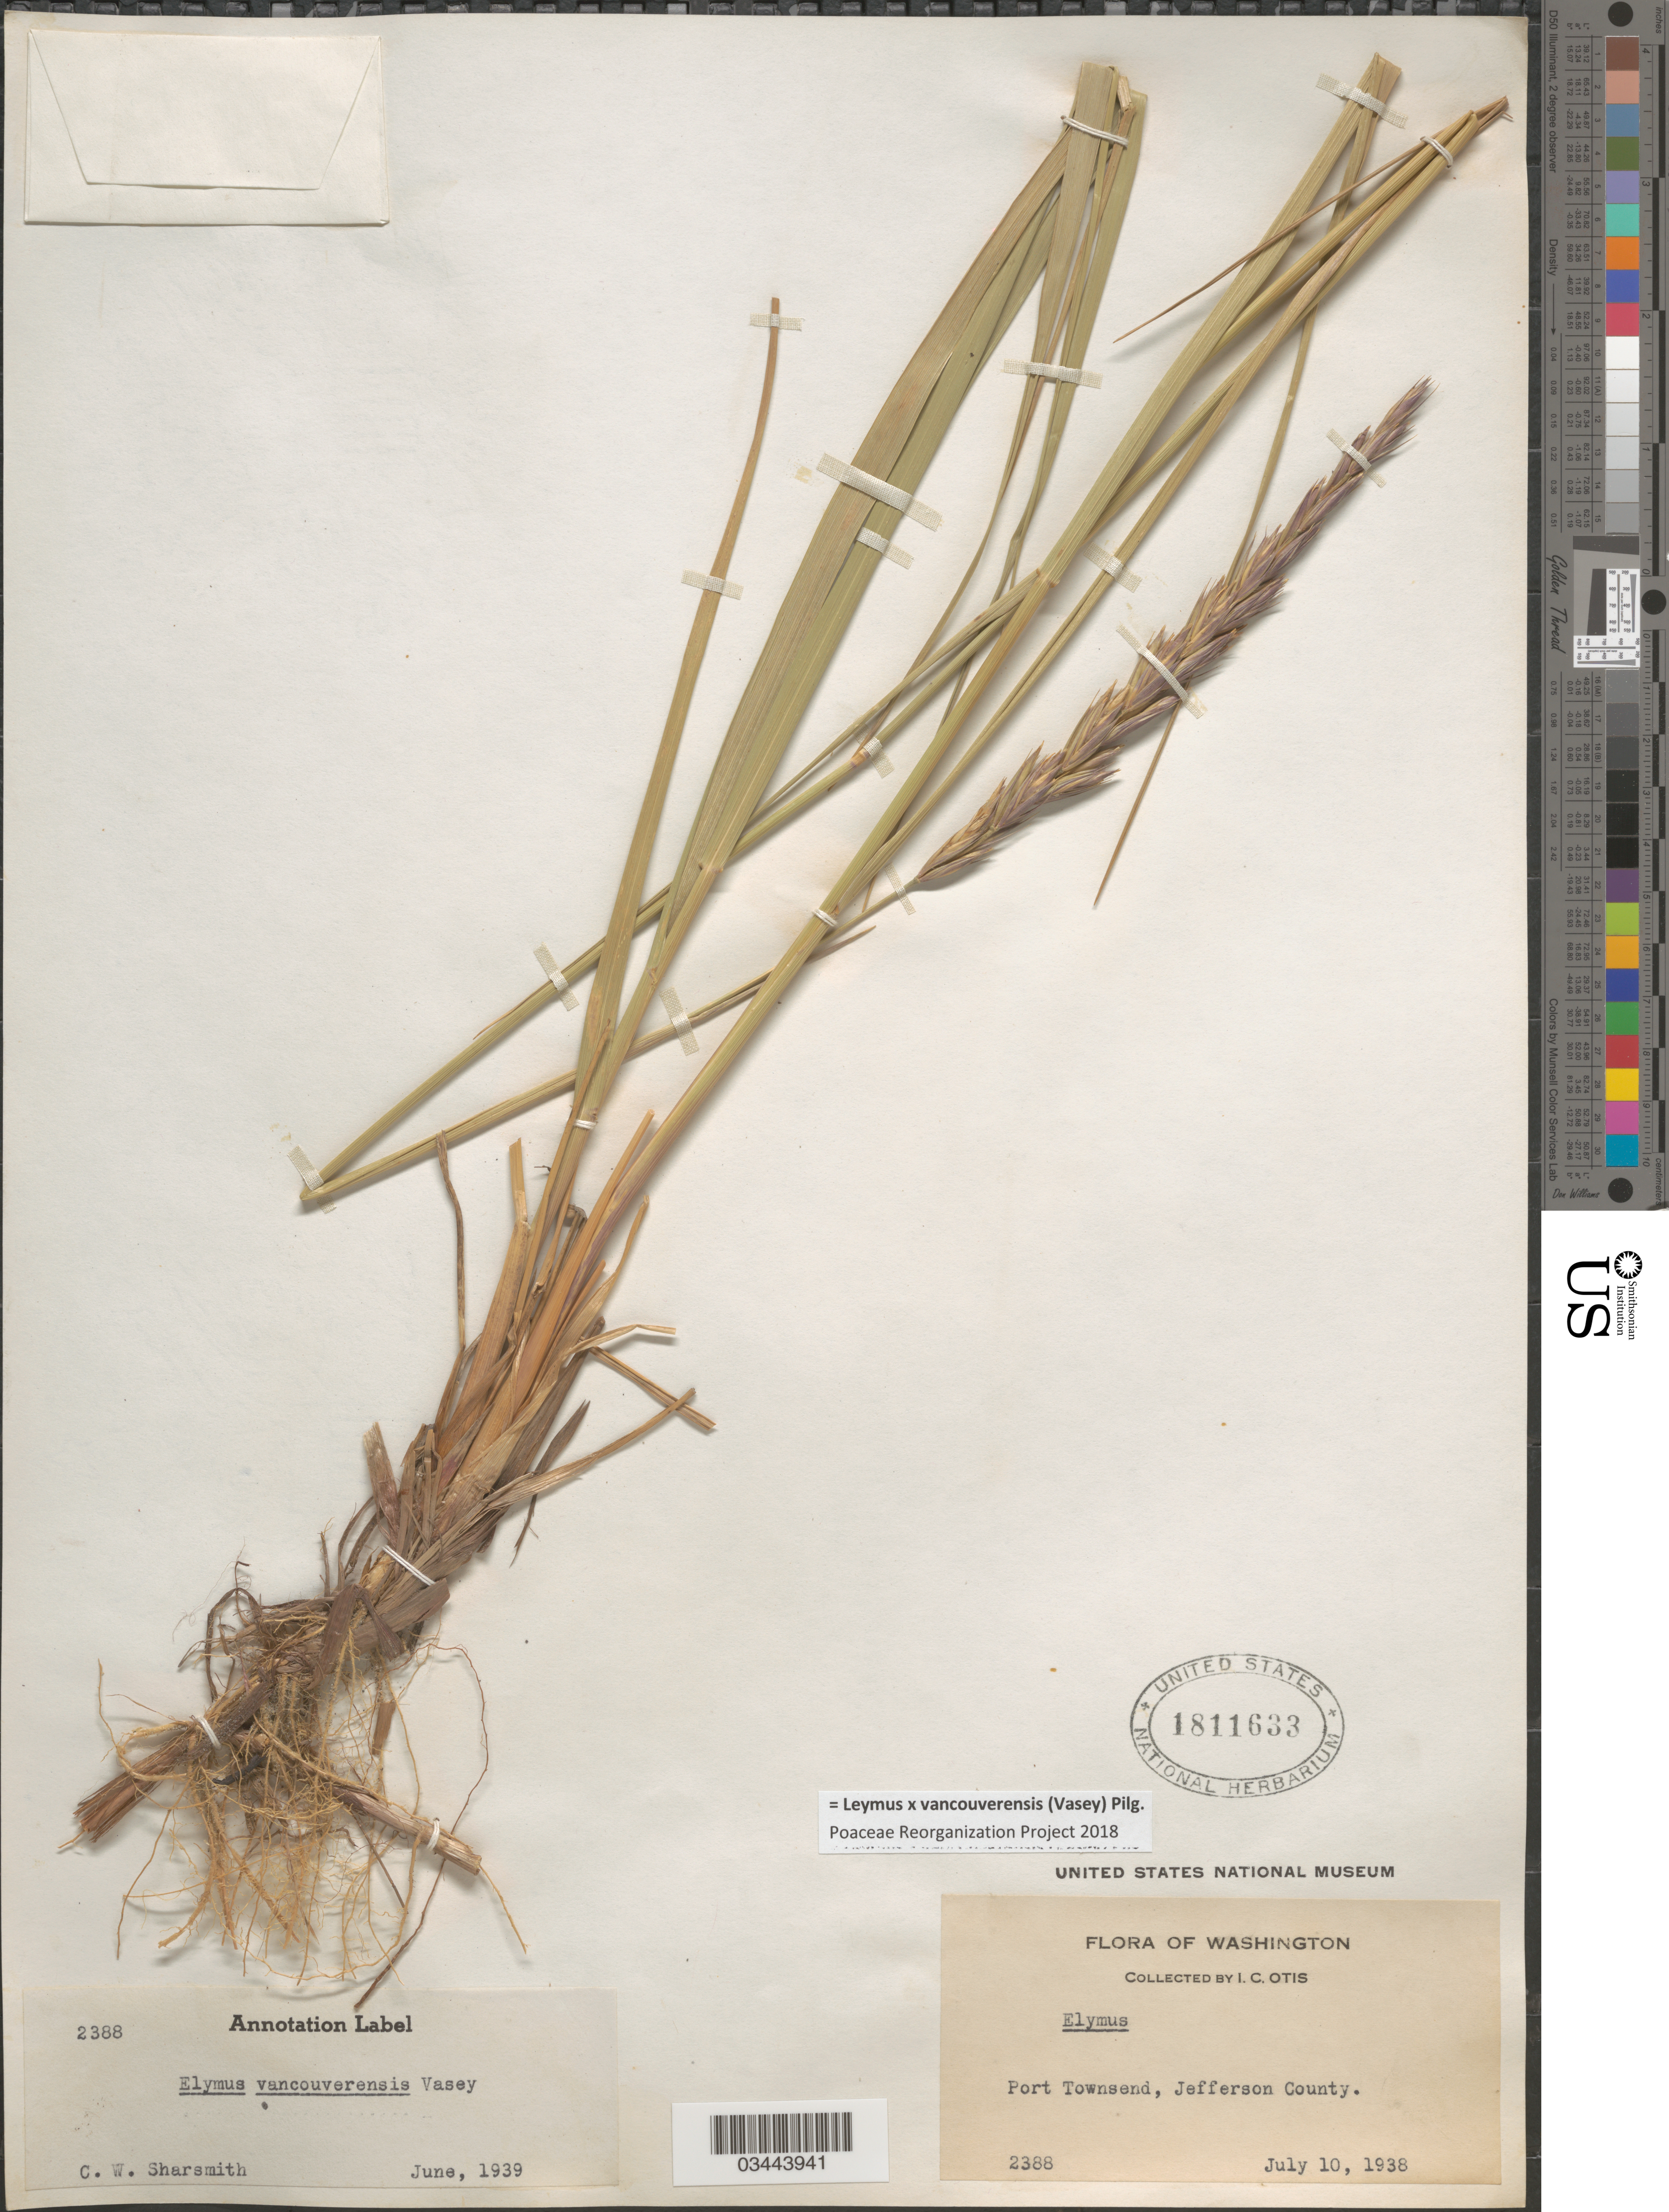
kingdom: Plantae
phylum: Tracheophyta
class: Liliopsida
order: Poales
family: Poaceae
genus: Leymus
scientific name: Leymus x vancouverensis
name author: (Vasey) Pilg.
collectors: I. C. Otis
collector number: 2388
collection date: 1938-07-10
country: United States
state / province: Washington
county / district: Jefferson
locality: Port Townsend, Jefferson County.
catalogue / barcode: US 1811633